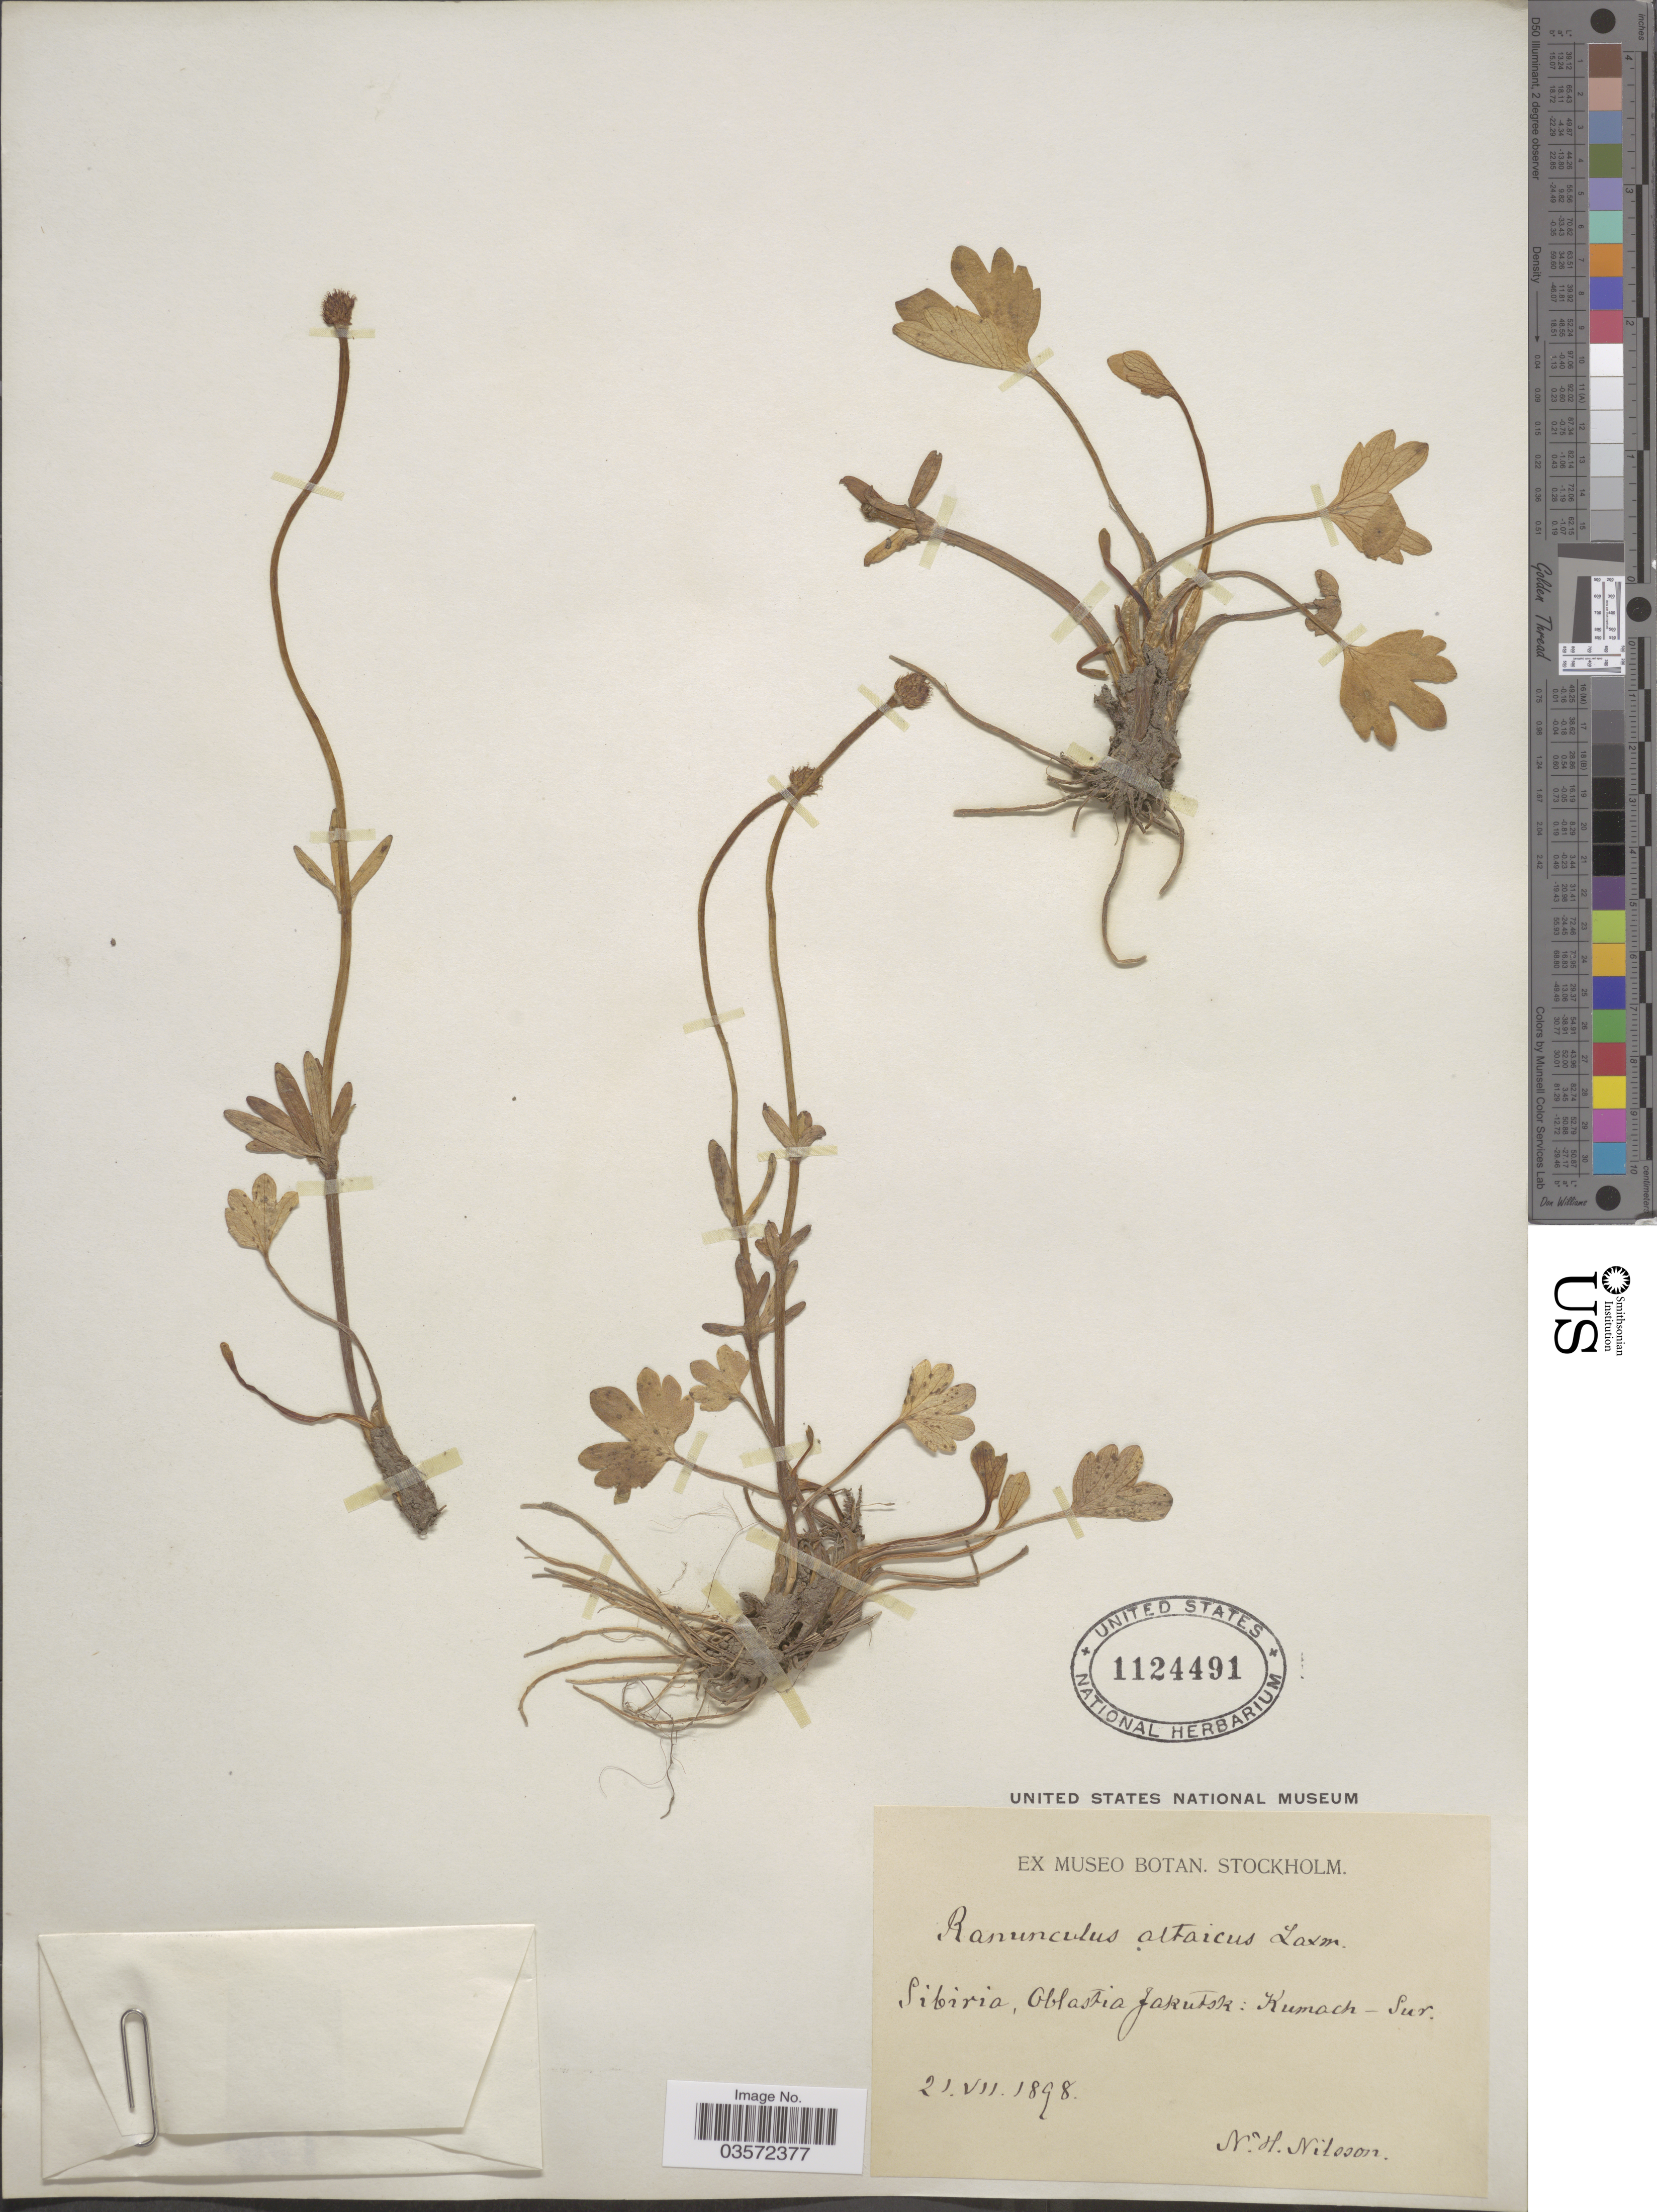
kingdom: Plantae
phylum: Tracheophyta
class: Magnoliopsida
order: Ranunculales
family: Ranunculaceae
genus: Ranunculus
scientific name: Ranunculus altaicus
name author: Laxm.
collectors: N. H. Nilsson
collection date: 1898-07-21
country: Russian Federation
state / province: Sakha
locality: Sibira, Oblastia Jakutsk: Kumach-Sur.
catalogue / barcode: US 1124491